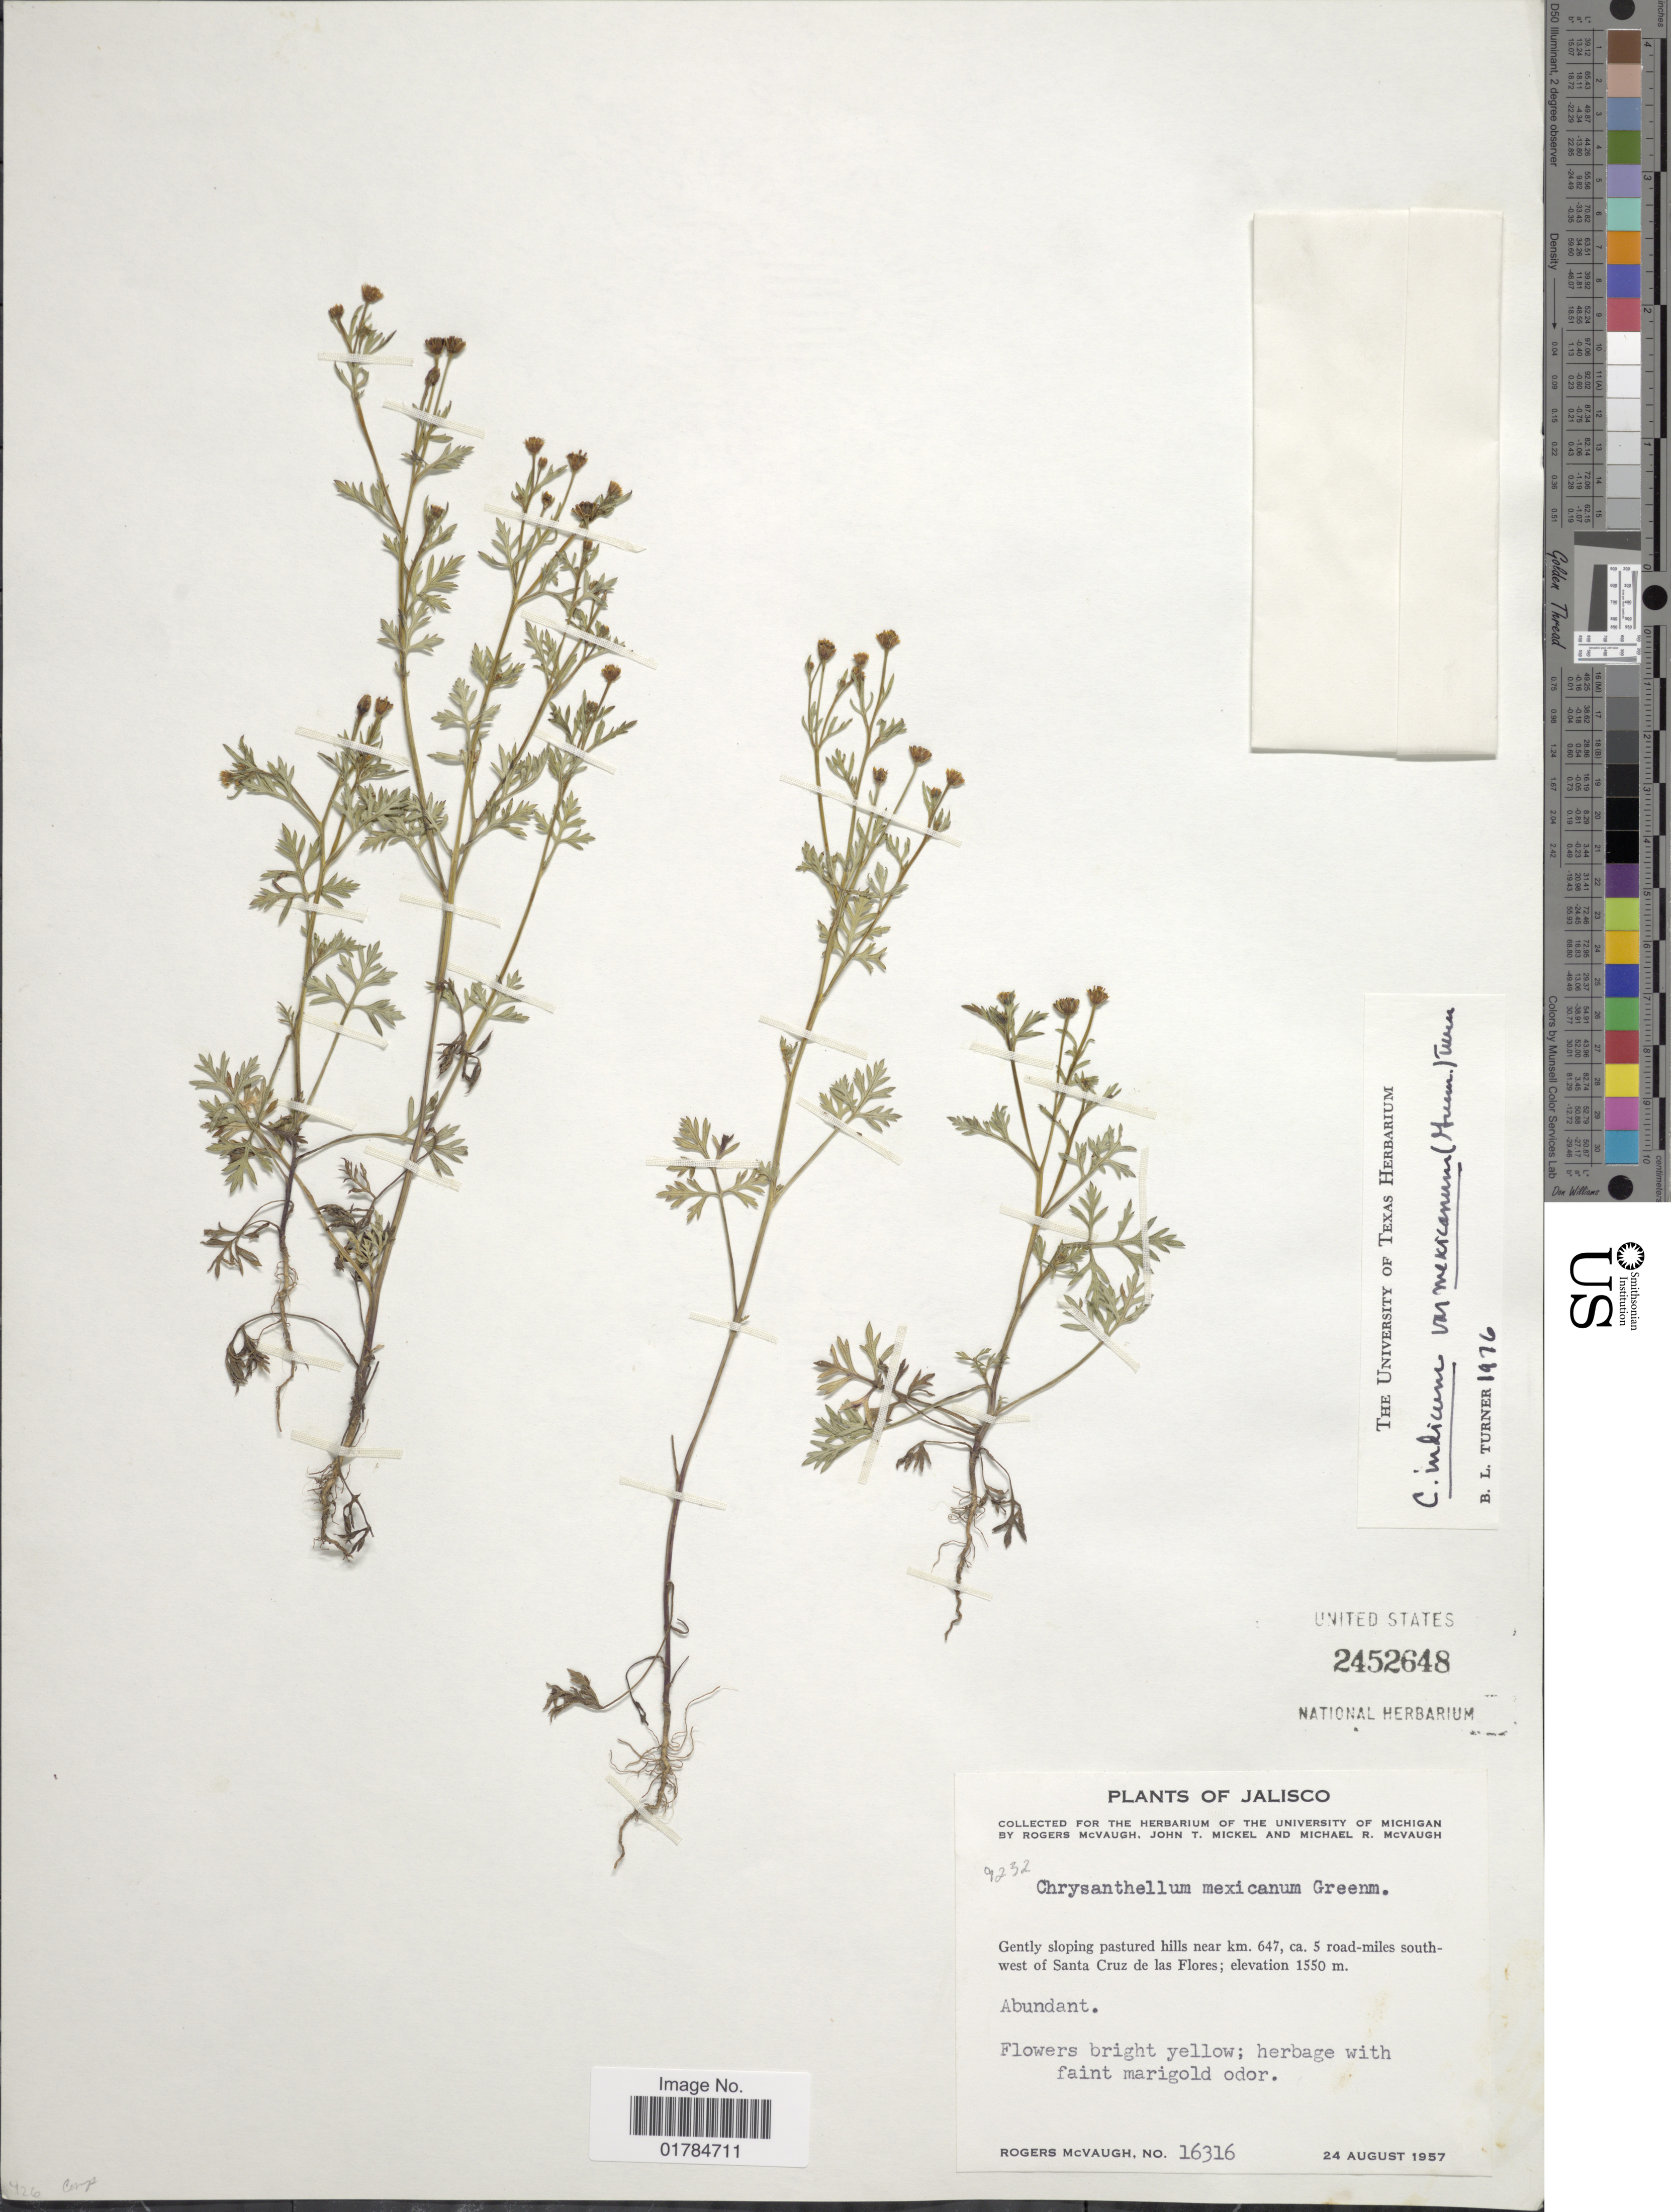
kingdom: Plantae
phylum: Tracheophyta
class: Magnoliopsida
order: Asterales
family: Asteraceae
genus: Chrysanthellum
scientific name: Chrysanthellum indicum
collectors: R. McVaugh, J. T. Mickel & M. R. McVaugh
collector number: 16316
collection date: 1957-08-24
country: Mexico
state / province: Jalisco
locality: Gently sloping pastured hills near km. 647, ca. 5 road-miles-south west of Santa Cruz de las Flores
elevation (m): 1550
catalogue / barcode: US 2452648